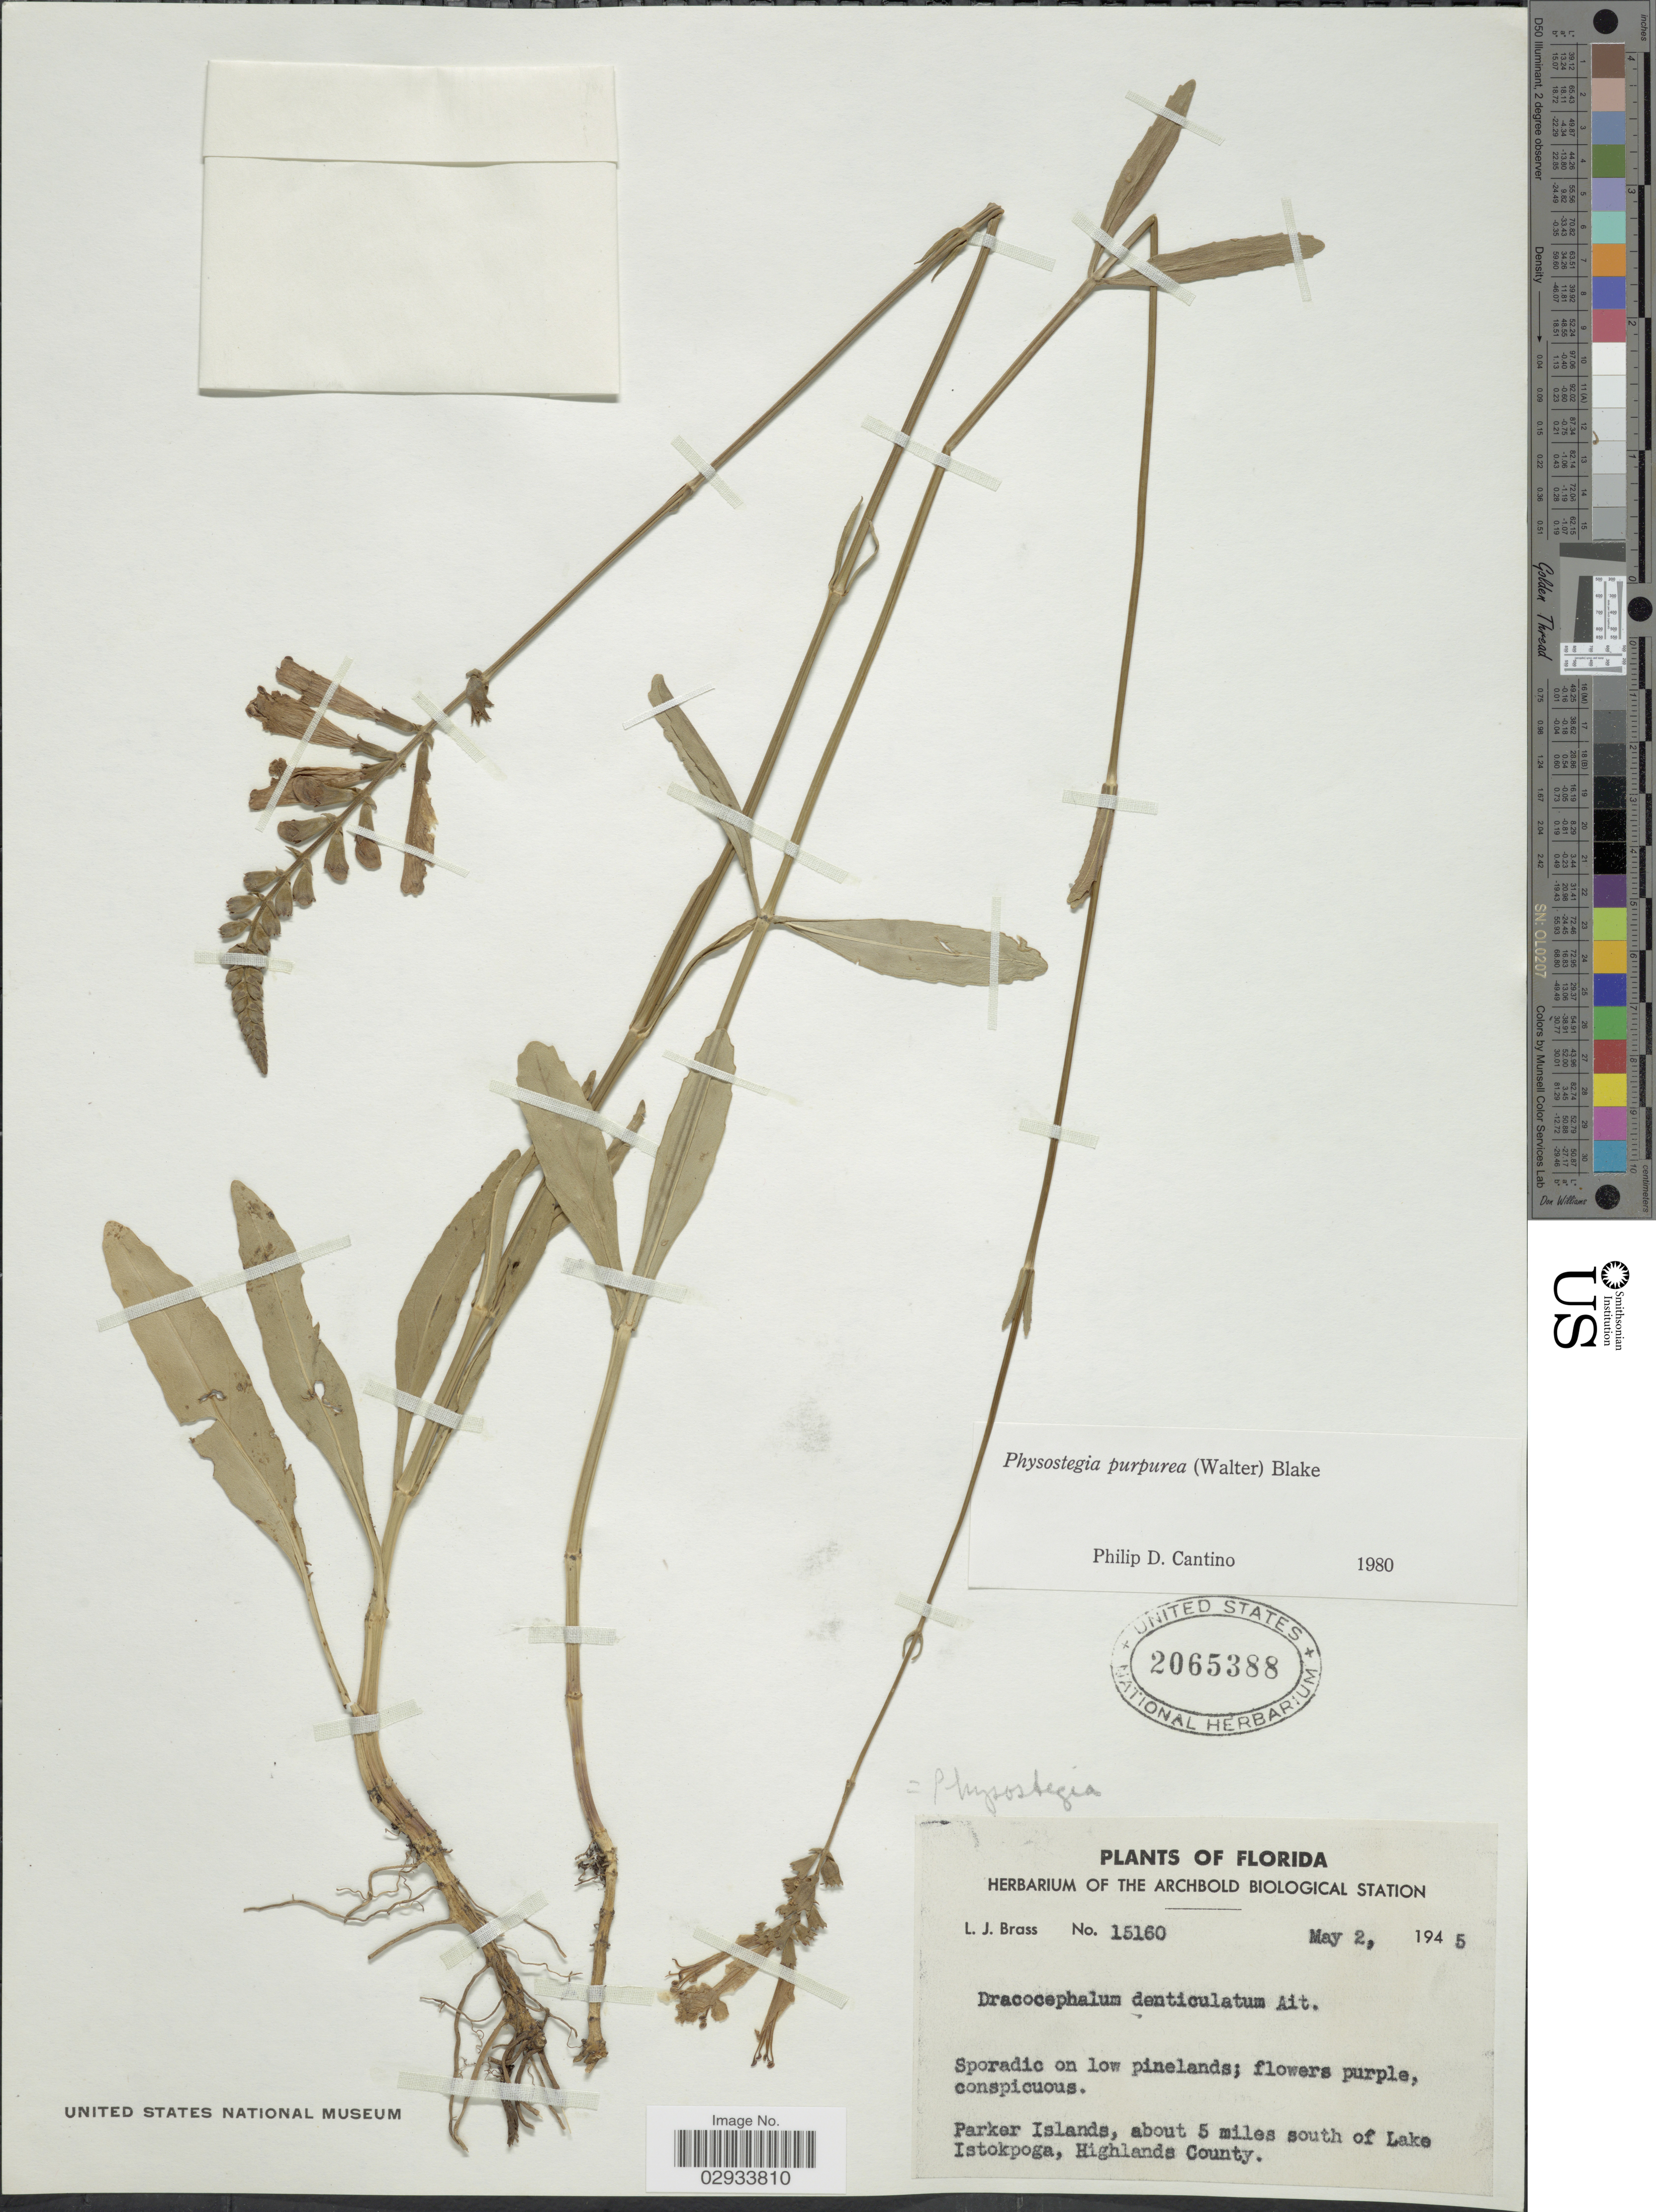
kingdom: Plantae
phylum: Tracheophyta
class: Magnoliopsida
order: Lamiales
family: Lamiaceae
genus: Physostegia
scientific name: Physostegia purpurea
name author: (Walter) Blake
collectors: L. J. Brass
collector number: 15160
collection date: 1945-05-02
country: United States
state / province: Florida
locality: Parker Islands, about 5 miles south of Lake Istokpoga, Highlands County.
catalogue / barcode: US 2065388